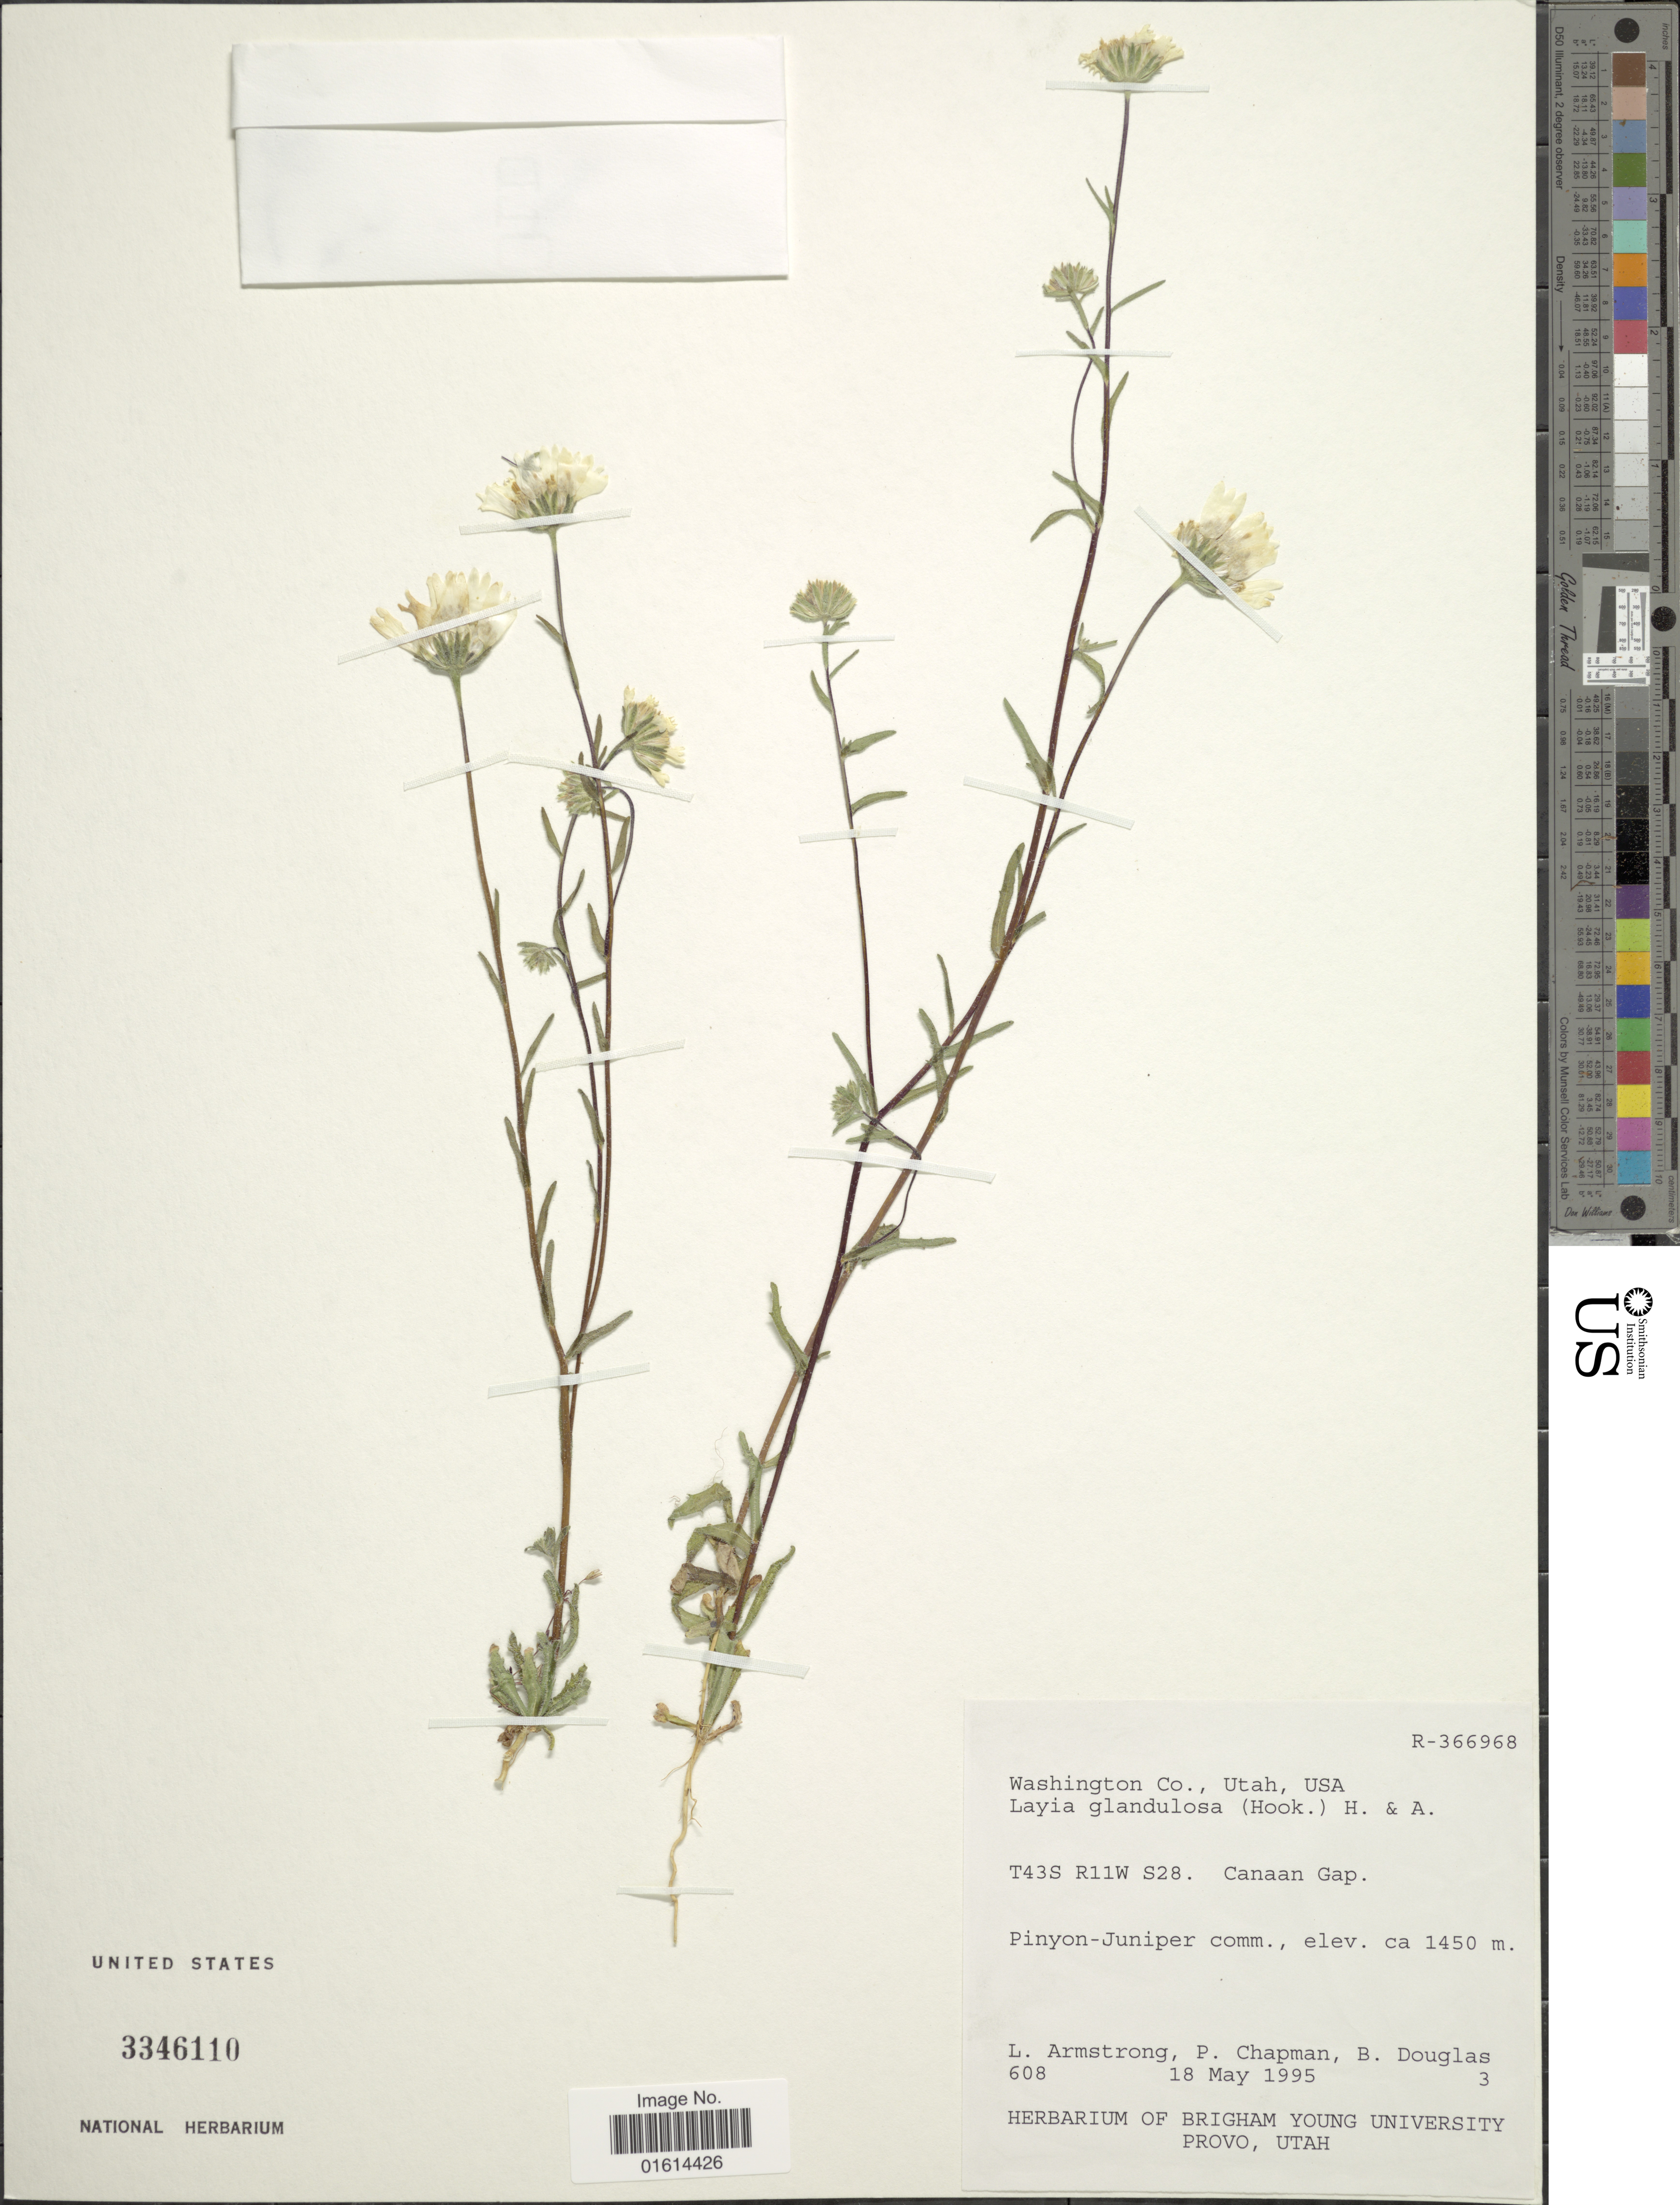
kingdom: Plantae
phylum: Tracheophyta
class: Magnoliopsida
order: Asterales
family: Asteraceae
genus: Layia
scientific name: Layia glandulosa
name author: Hook. & Arn.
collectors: L. Armstrong, P. Chapman & B. Douglas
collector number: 608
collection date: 1995-05-18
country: United States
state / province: Utah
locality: Washington Co., Utah, USA, T43S, R11W, S28, Canaan Gap, Pinyon-Juniper comm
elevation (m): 1450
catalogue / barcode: US 3346110